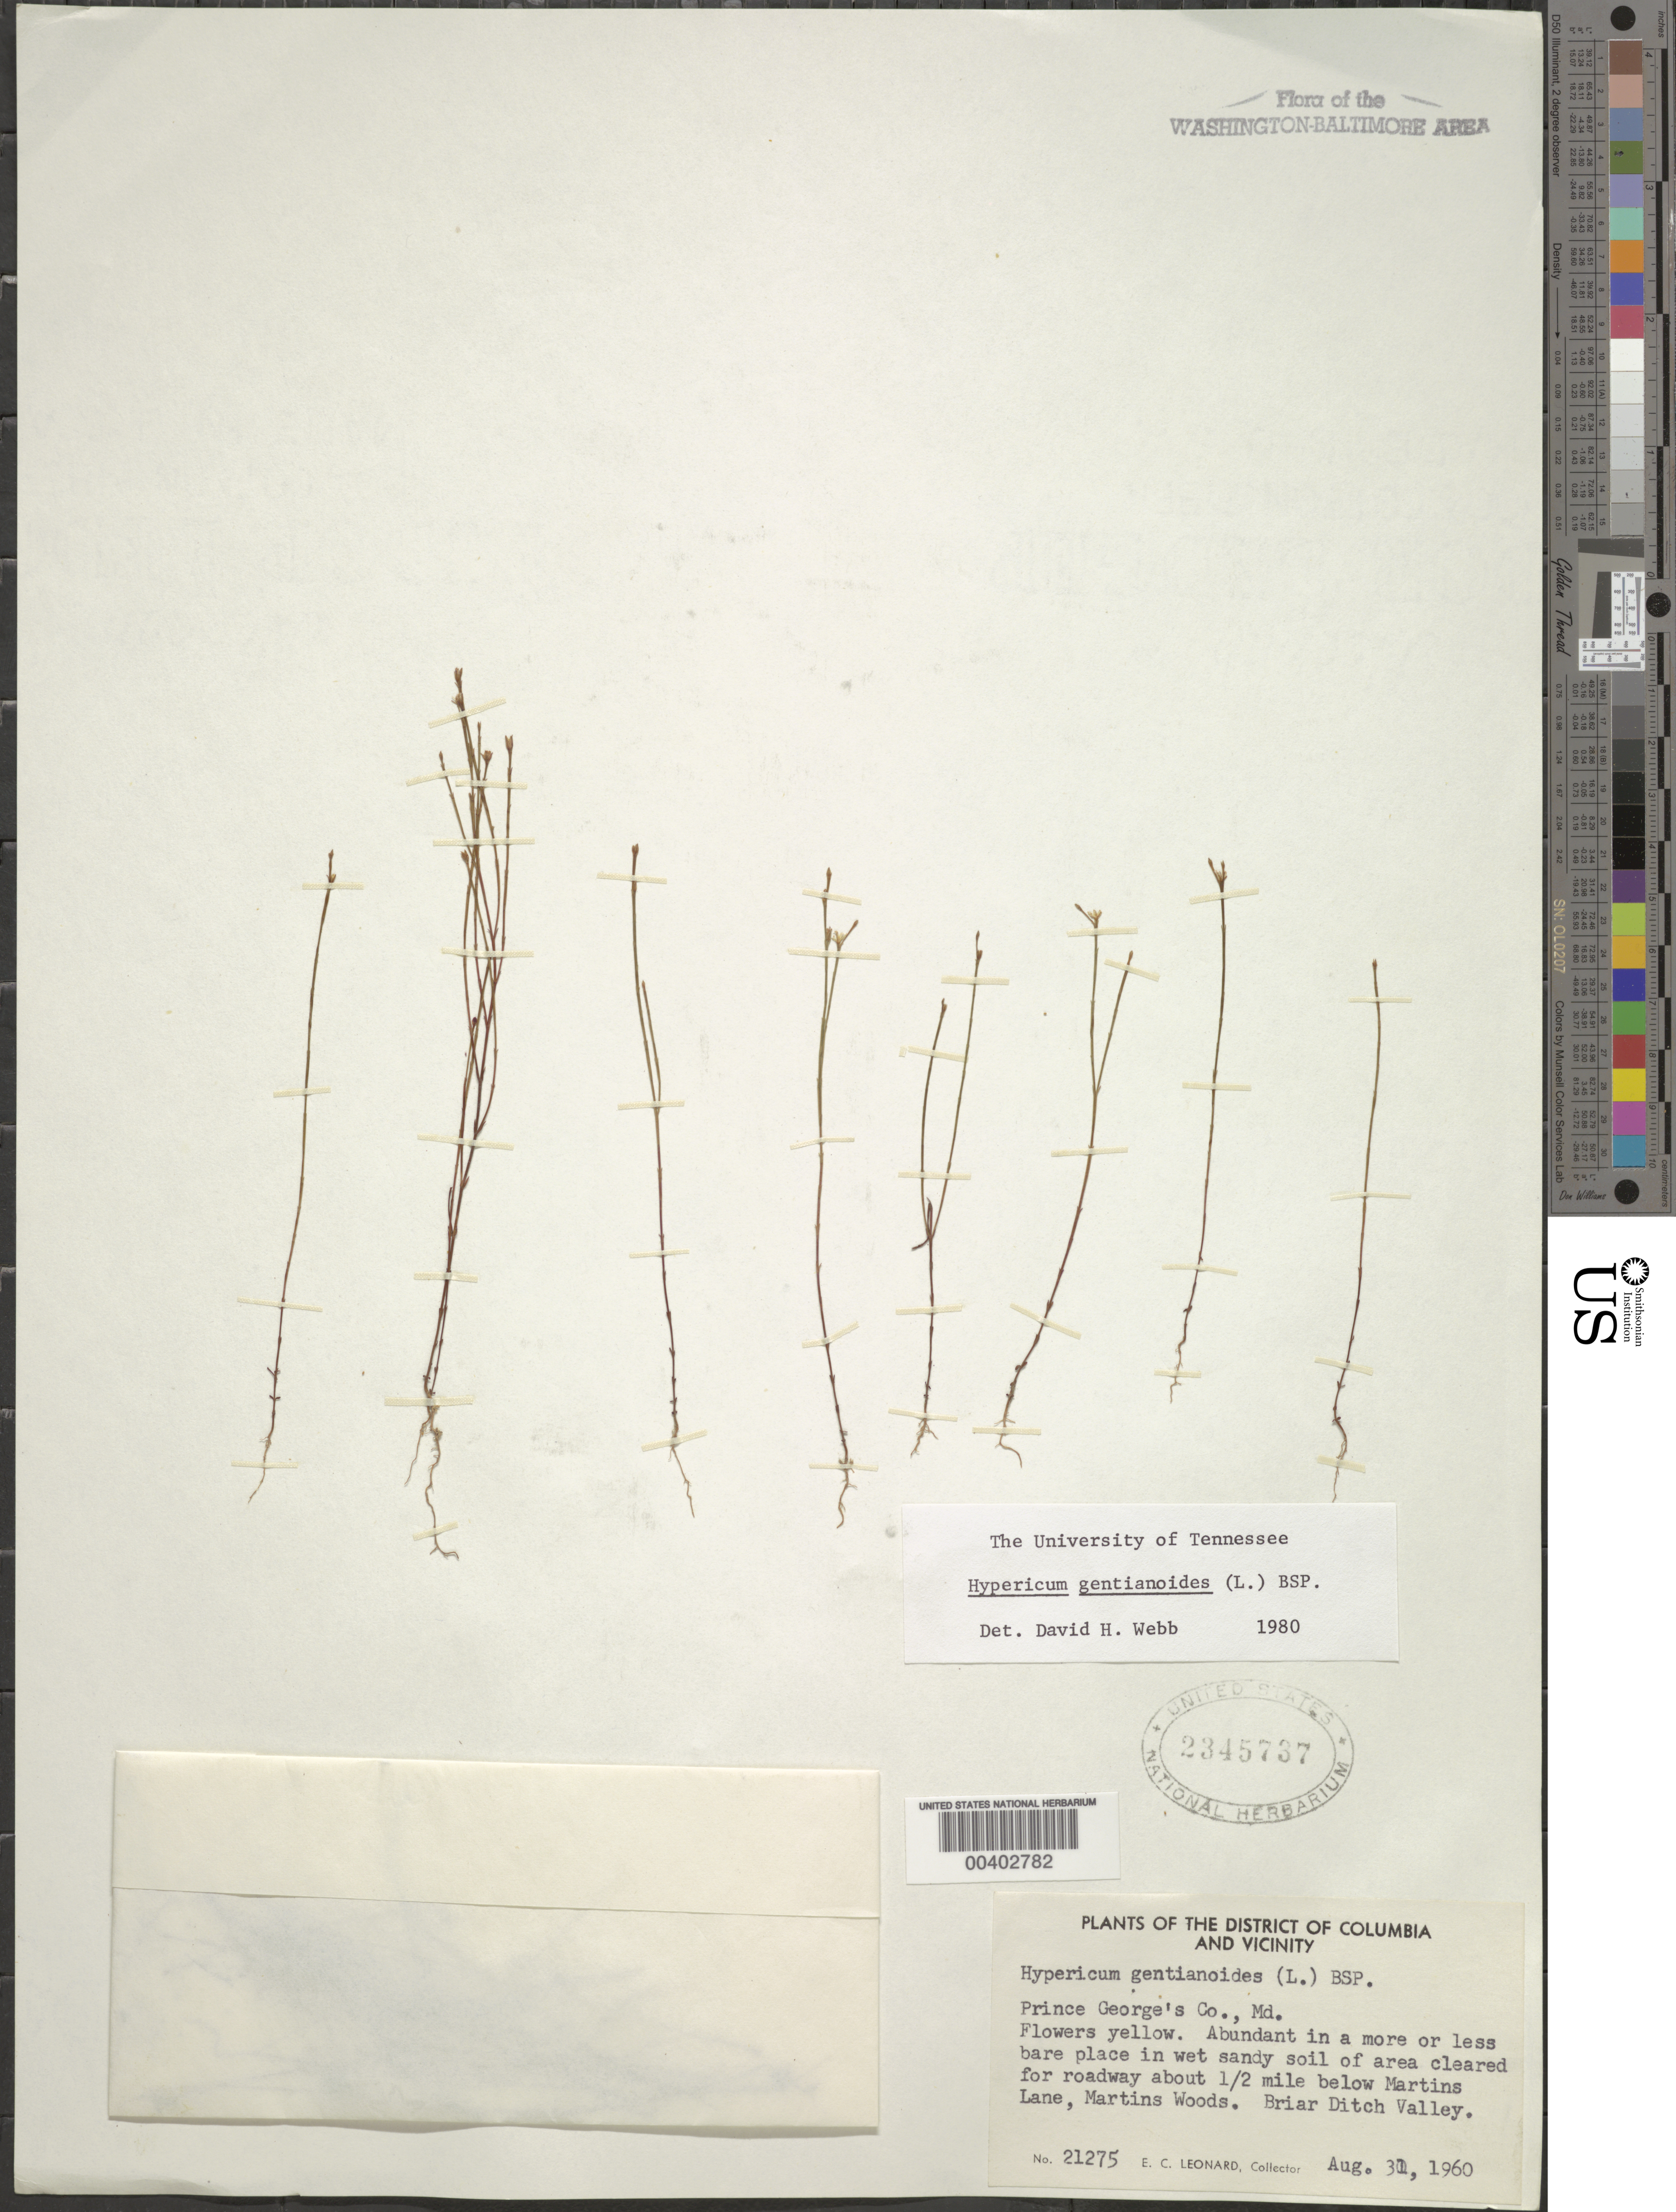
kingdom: Plantae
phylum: Tracheophyta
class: Magnoliopsida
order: Malpighiales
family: Hypericaceae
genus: Hypericum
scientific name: Hypericum gentianoides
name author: (L.) Britton, Stearns & Poggenb.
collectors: E. C. Leonard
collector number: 21275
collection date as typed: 31 Aug 1960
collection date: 1960-08-31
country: United States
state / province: Maryland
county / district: Prince George's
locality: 0.5 mi. below Martins Lane Martins Woods, Briar Ditch Valley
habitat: Bare place in wet sandy soil area cleared by roadway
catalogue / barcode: US 2345737